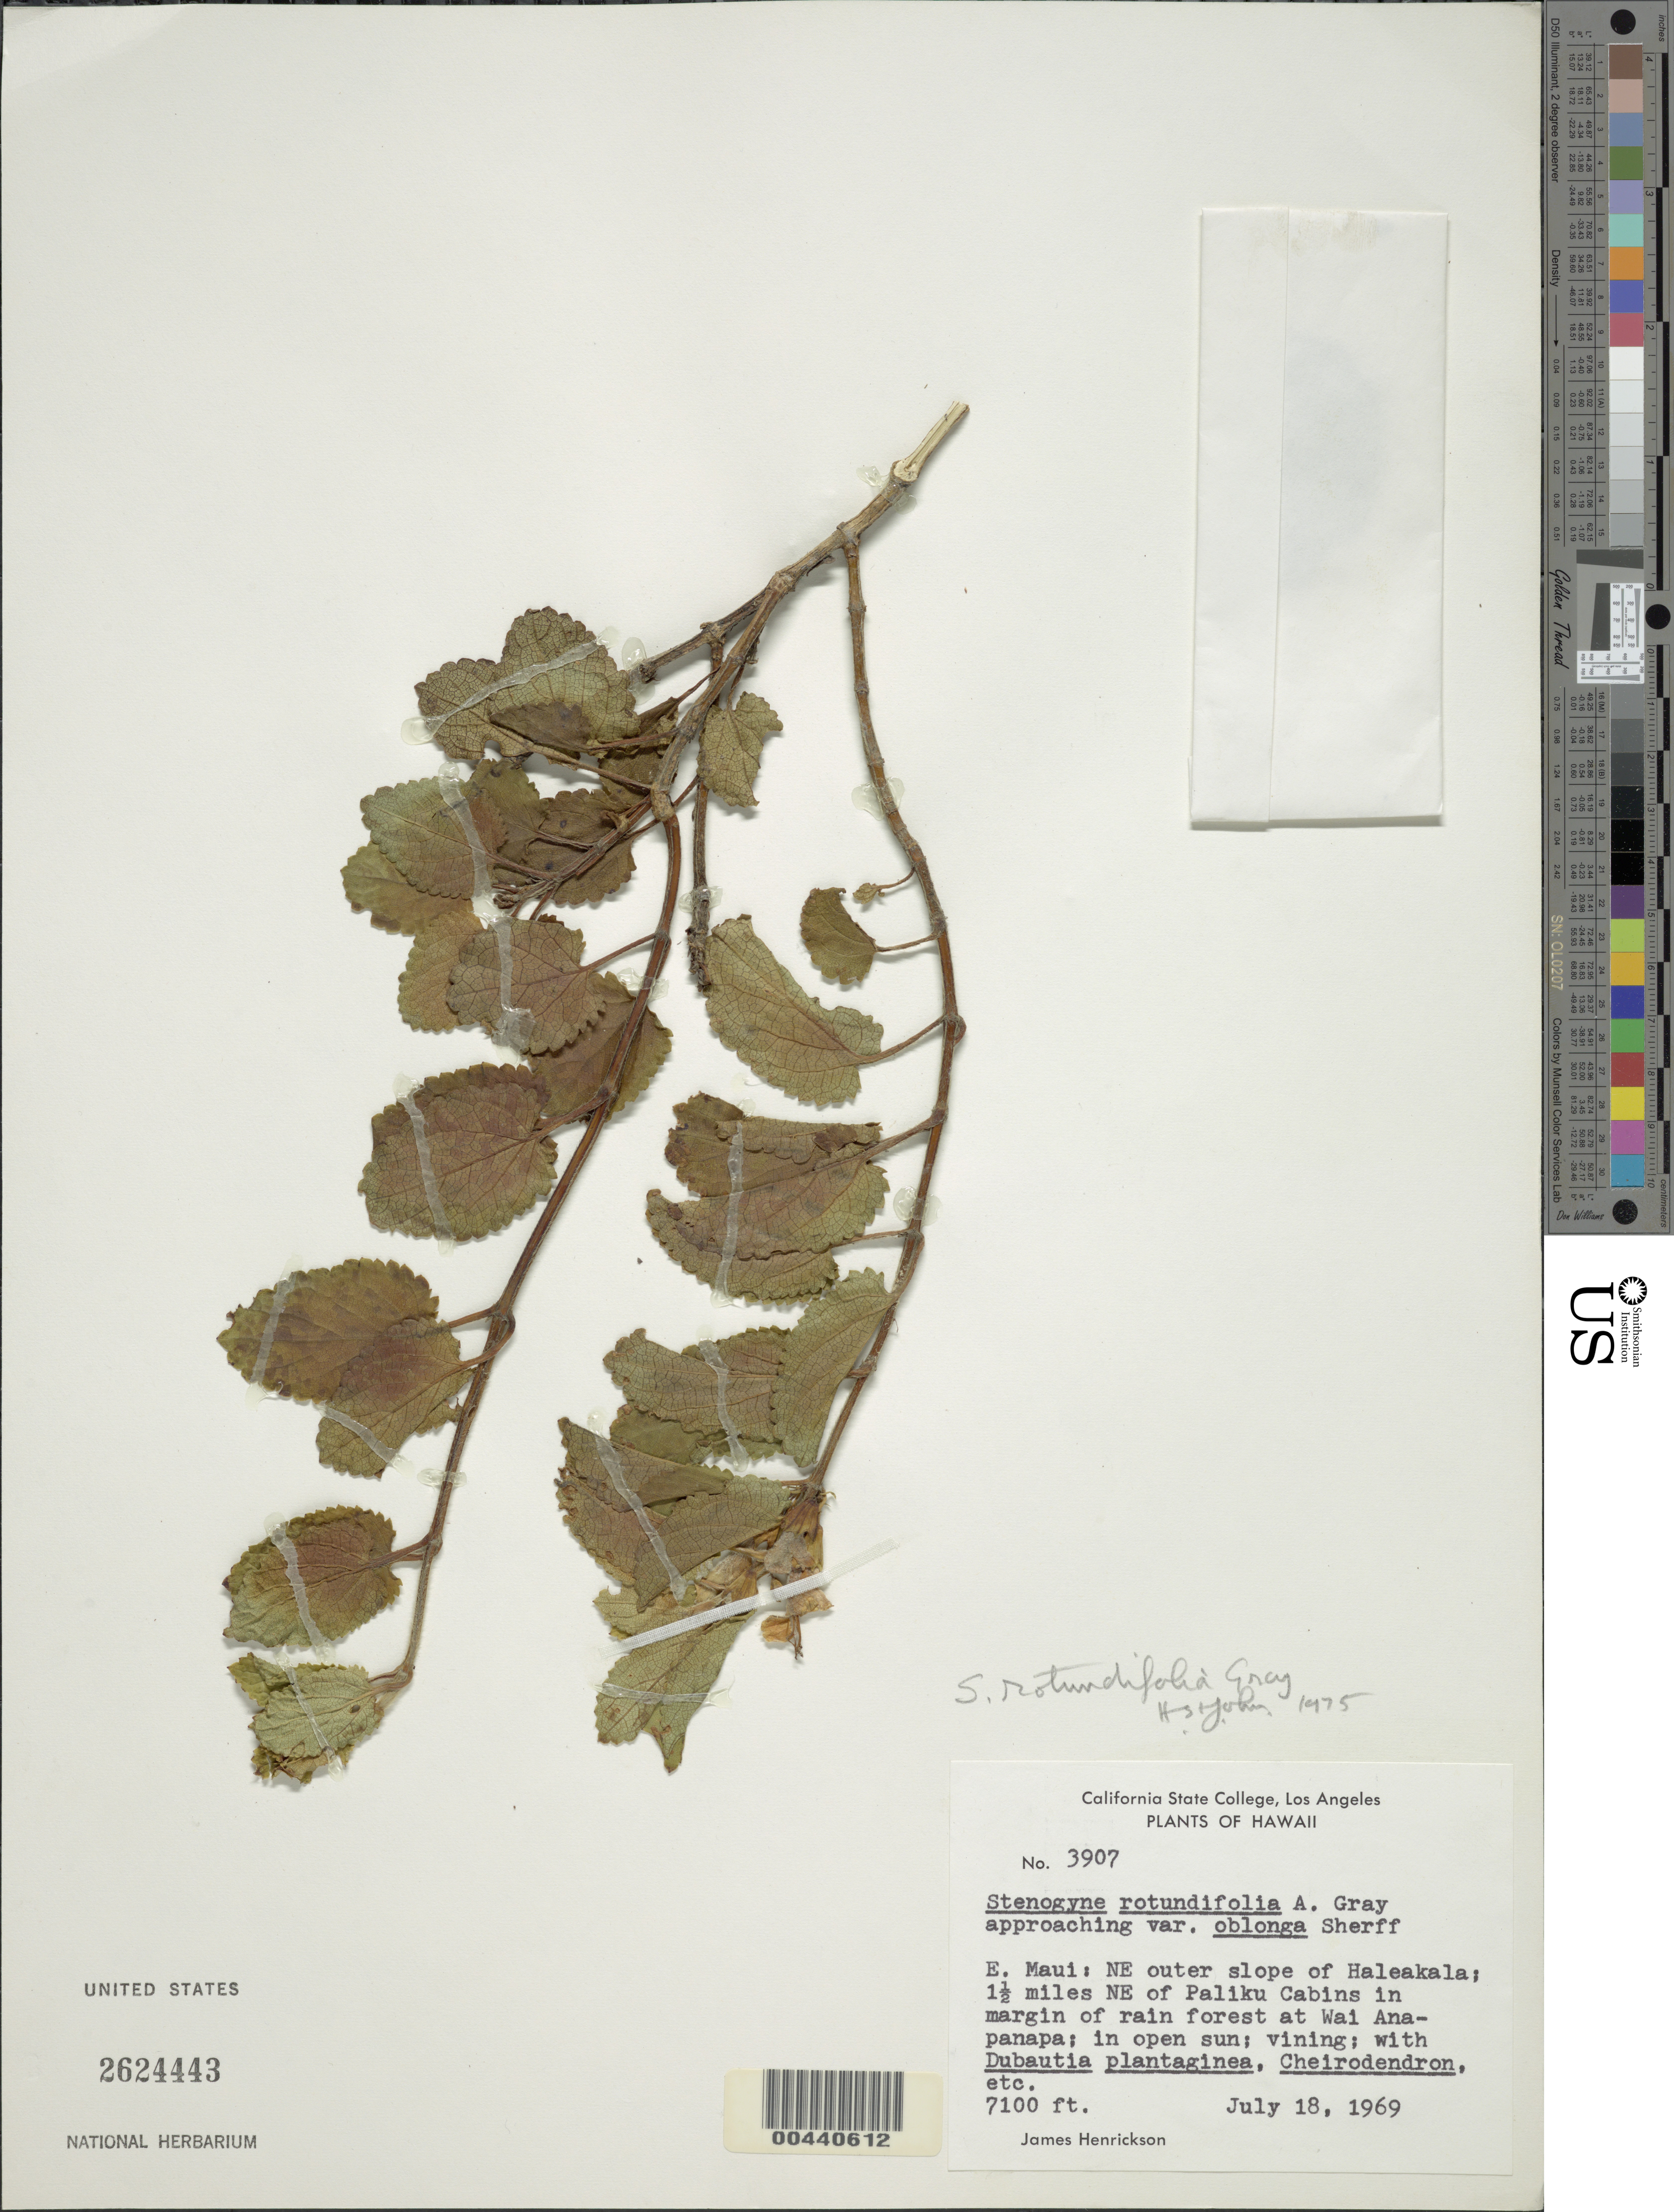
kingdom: Plantae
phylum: Tracheophyta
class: Magnoliopsida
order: Lamiales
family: Lamiaceae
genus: Stenogyne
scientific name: Stenogyne rotundifolia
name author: A. Gray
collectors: J. S. Henrickson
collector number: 3907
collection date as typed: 18 Jul 1969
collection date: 1969-07-18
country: United States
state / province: Hawaii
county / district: Maui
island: Maui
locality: E Maui: NE outer slope of Haleakala 1.5 miles NE of Paliku Cabins in margin of rain forest at Wai Ana-panapa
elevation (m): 2164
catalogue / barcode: US 2624443